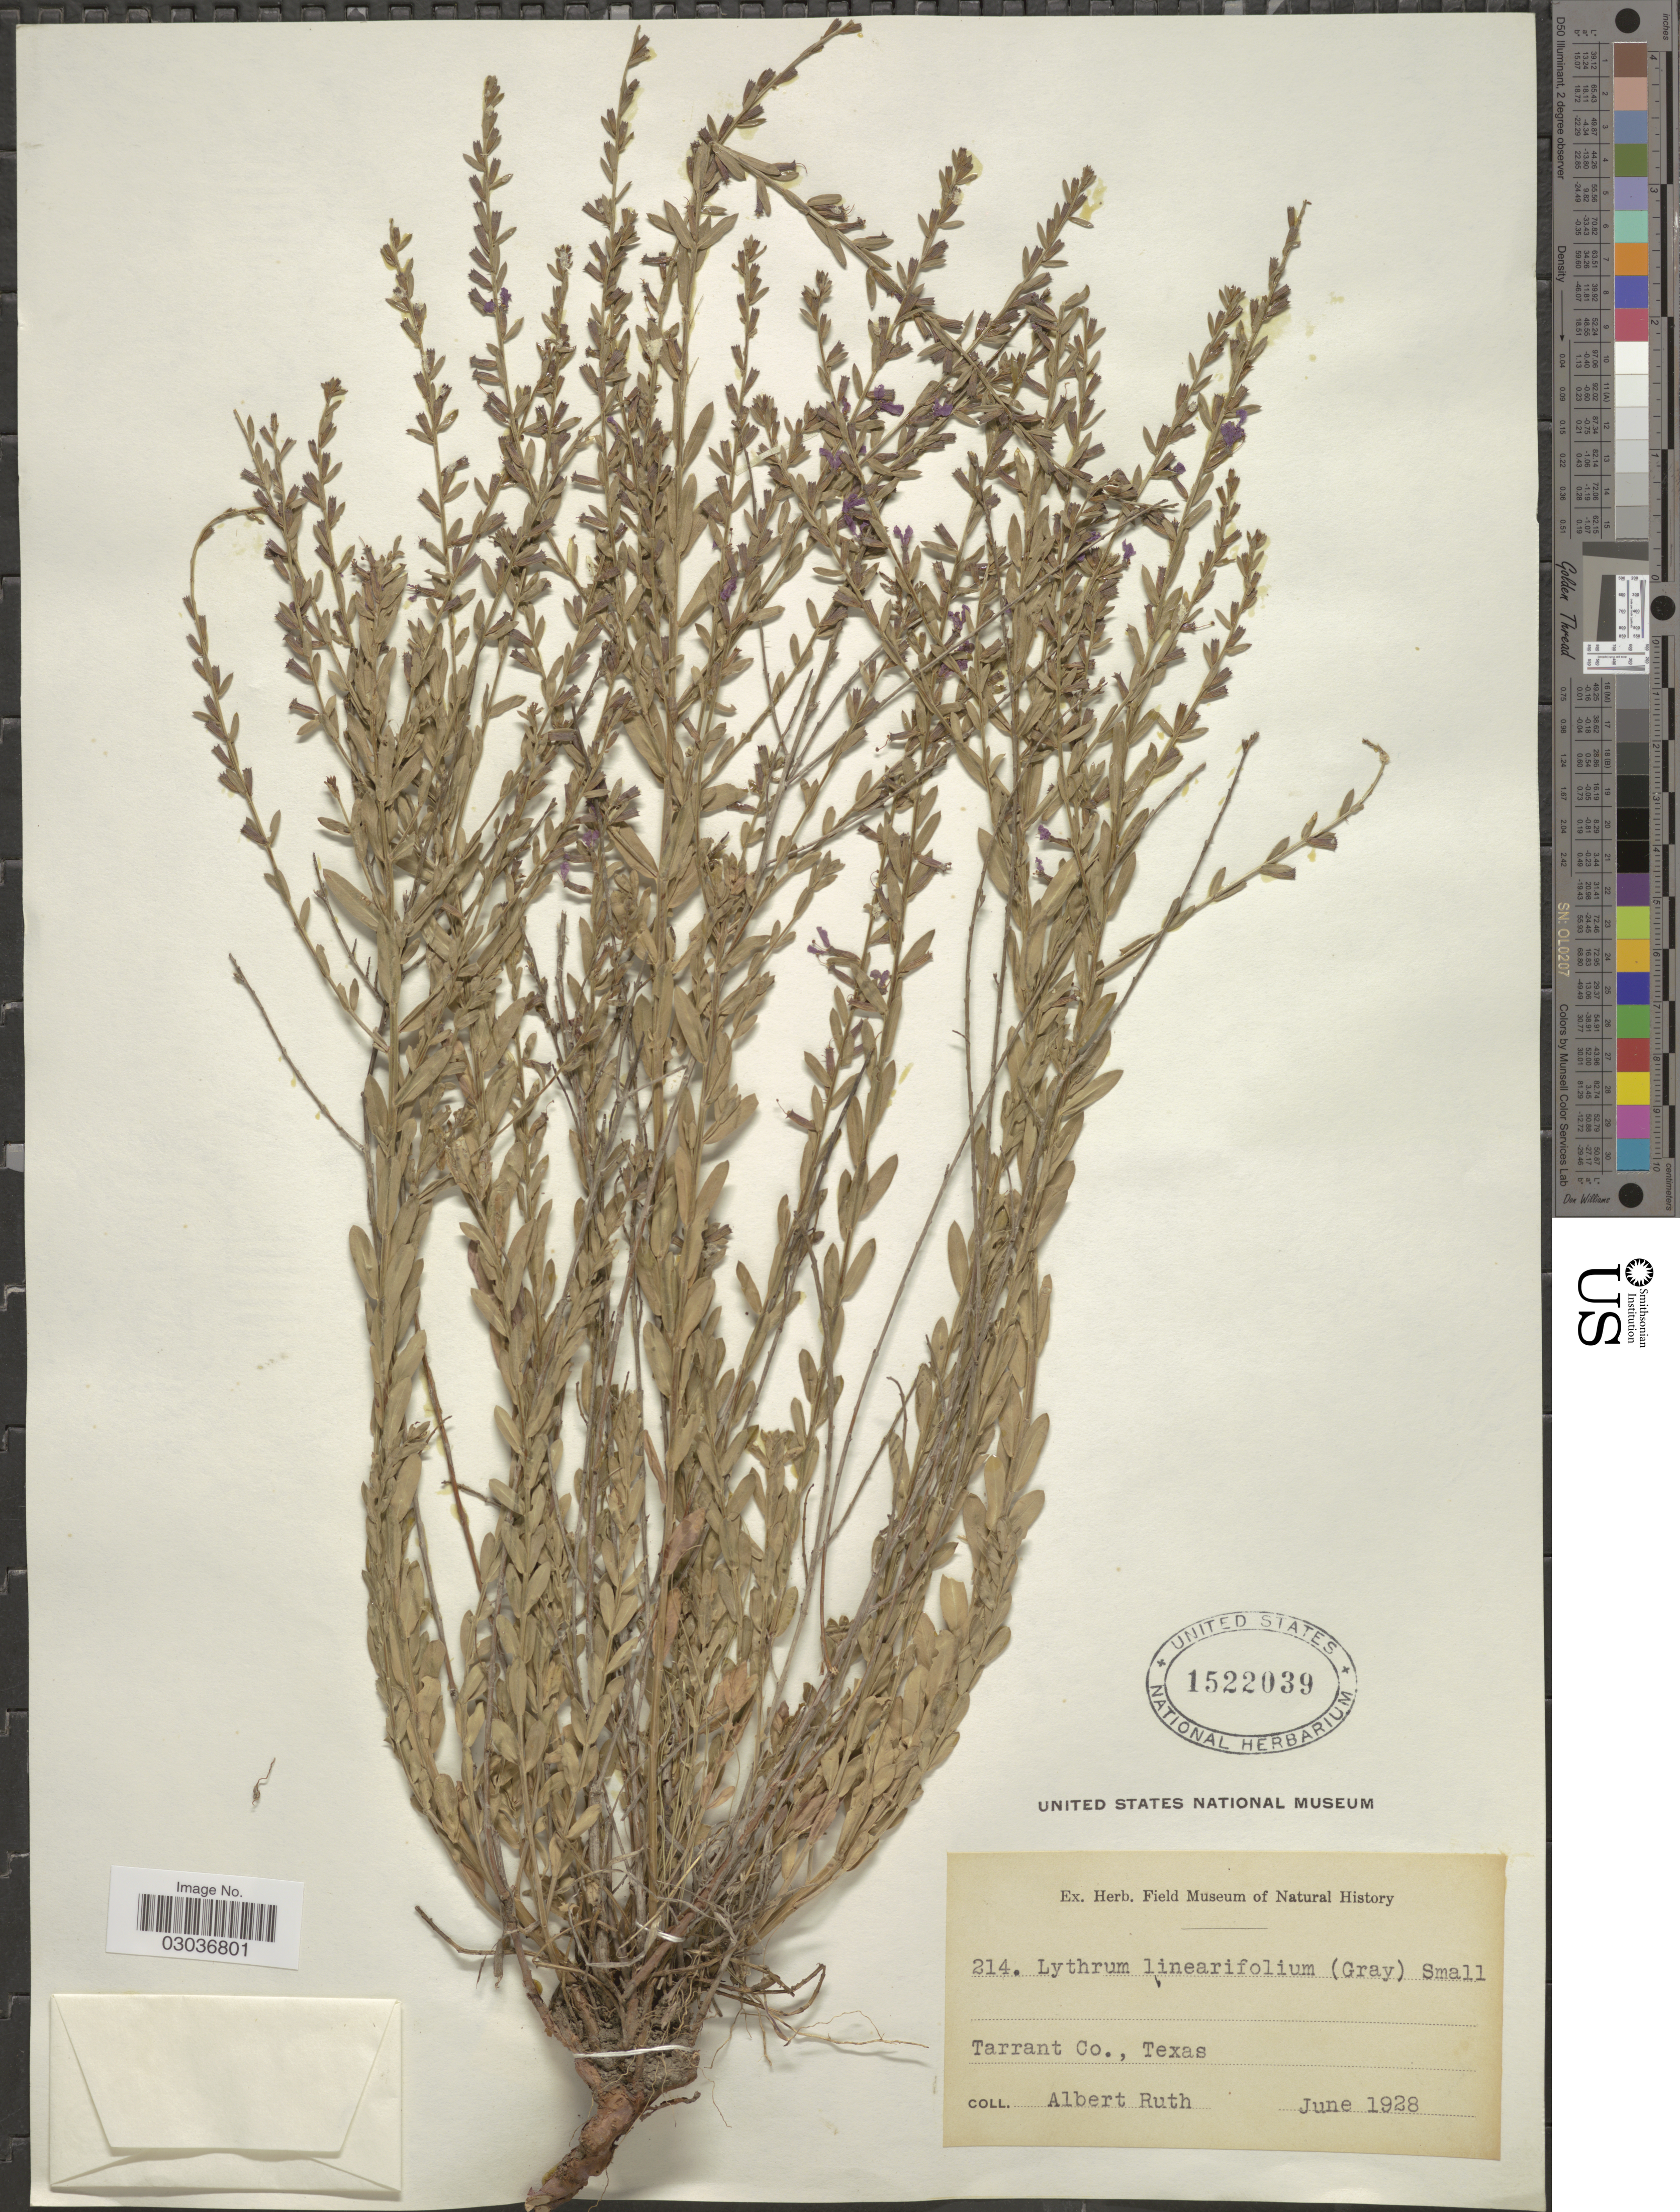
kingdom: Plantae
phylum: Tracheophyta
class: Magnoliopsida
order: Myrtales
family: Lythraceae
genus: Lythrum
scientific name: Lythrum californicum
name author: Torr. & A. Gray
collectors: A. Ruth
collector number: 214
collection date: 1928-06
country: United States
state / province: Texas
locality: Tarrant Co.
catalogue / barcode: US 1522039